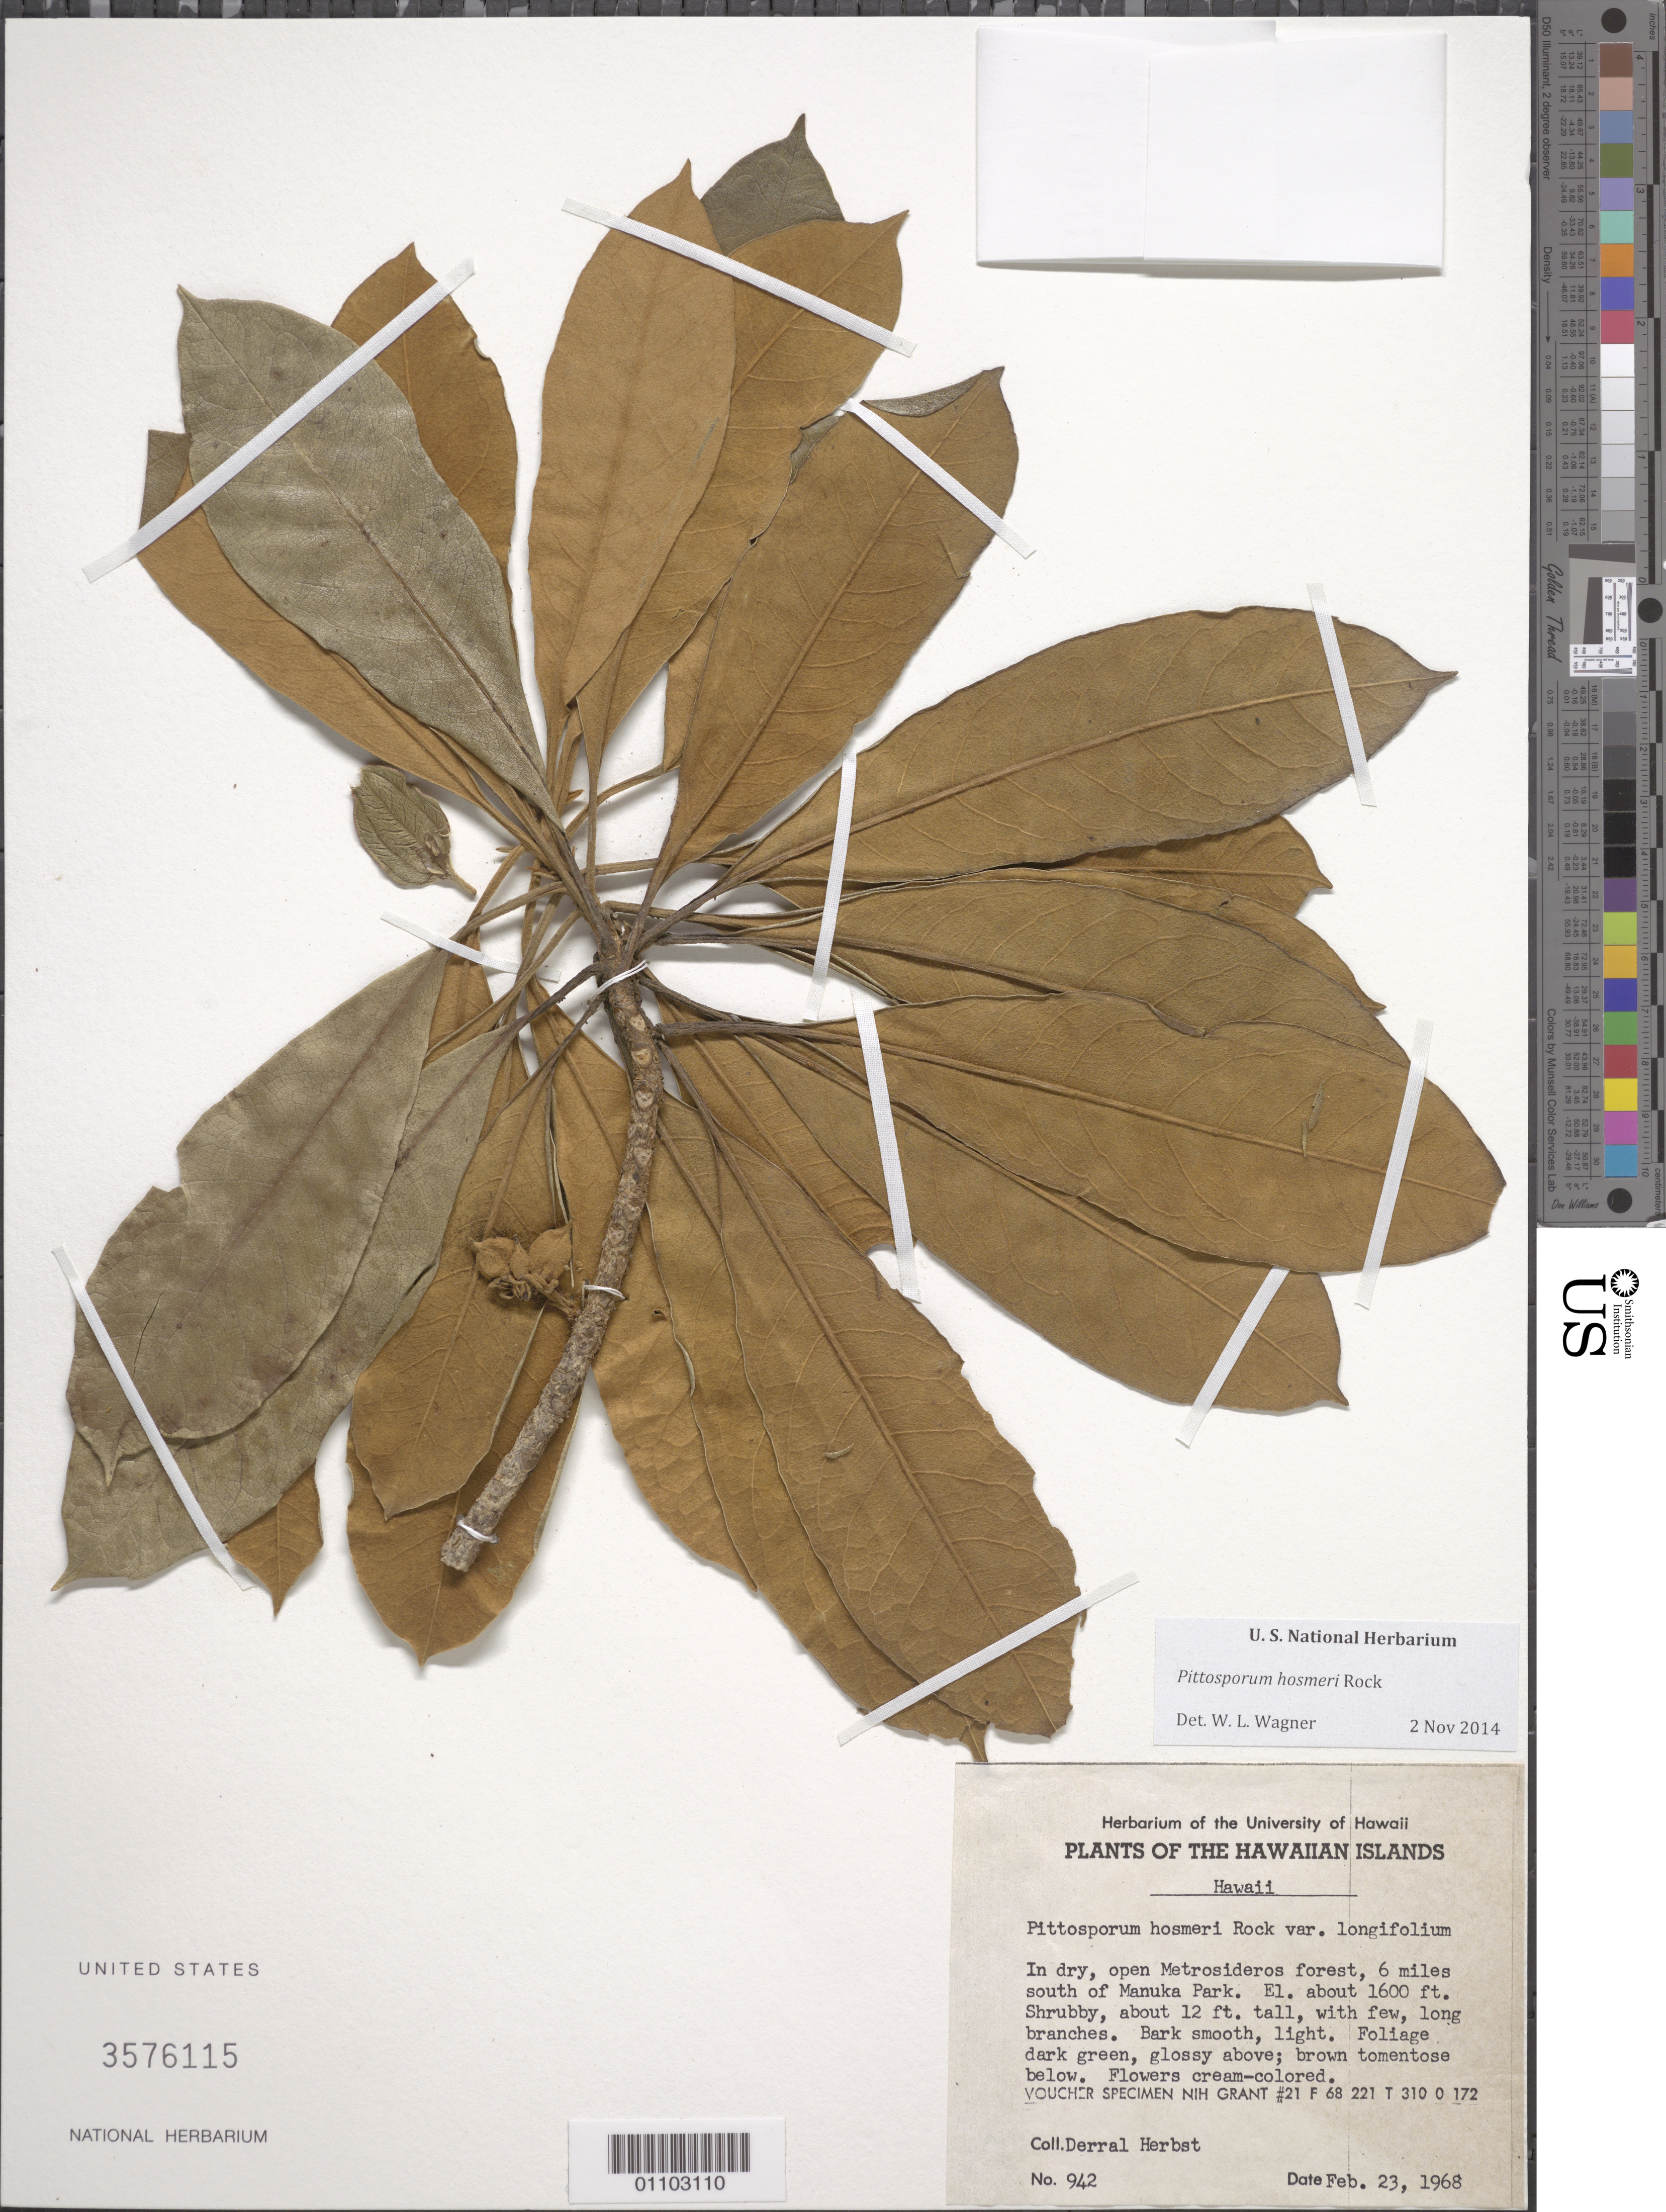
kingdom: Plantae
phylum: Tracheophyta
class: Magnoliopsida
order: Apiales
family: Pittosporaceae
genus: Pittosporum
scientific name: Pittosporum hosmeri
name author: Rock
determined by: Wagner, W. L., (BOT), Smithsonian Institution - National Museum of Natural History (UNITED STATES)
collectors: D. R. Herbst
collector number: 942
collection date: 1968-02-23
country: United States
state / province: Hawaii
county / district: Hawaii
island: Hawaii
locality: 6 miles S of Manuka Park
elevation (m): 488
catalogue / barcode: US 3576115